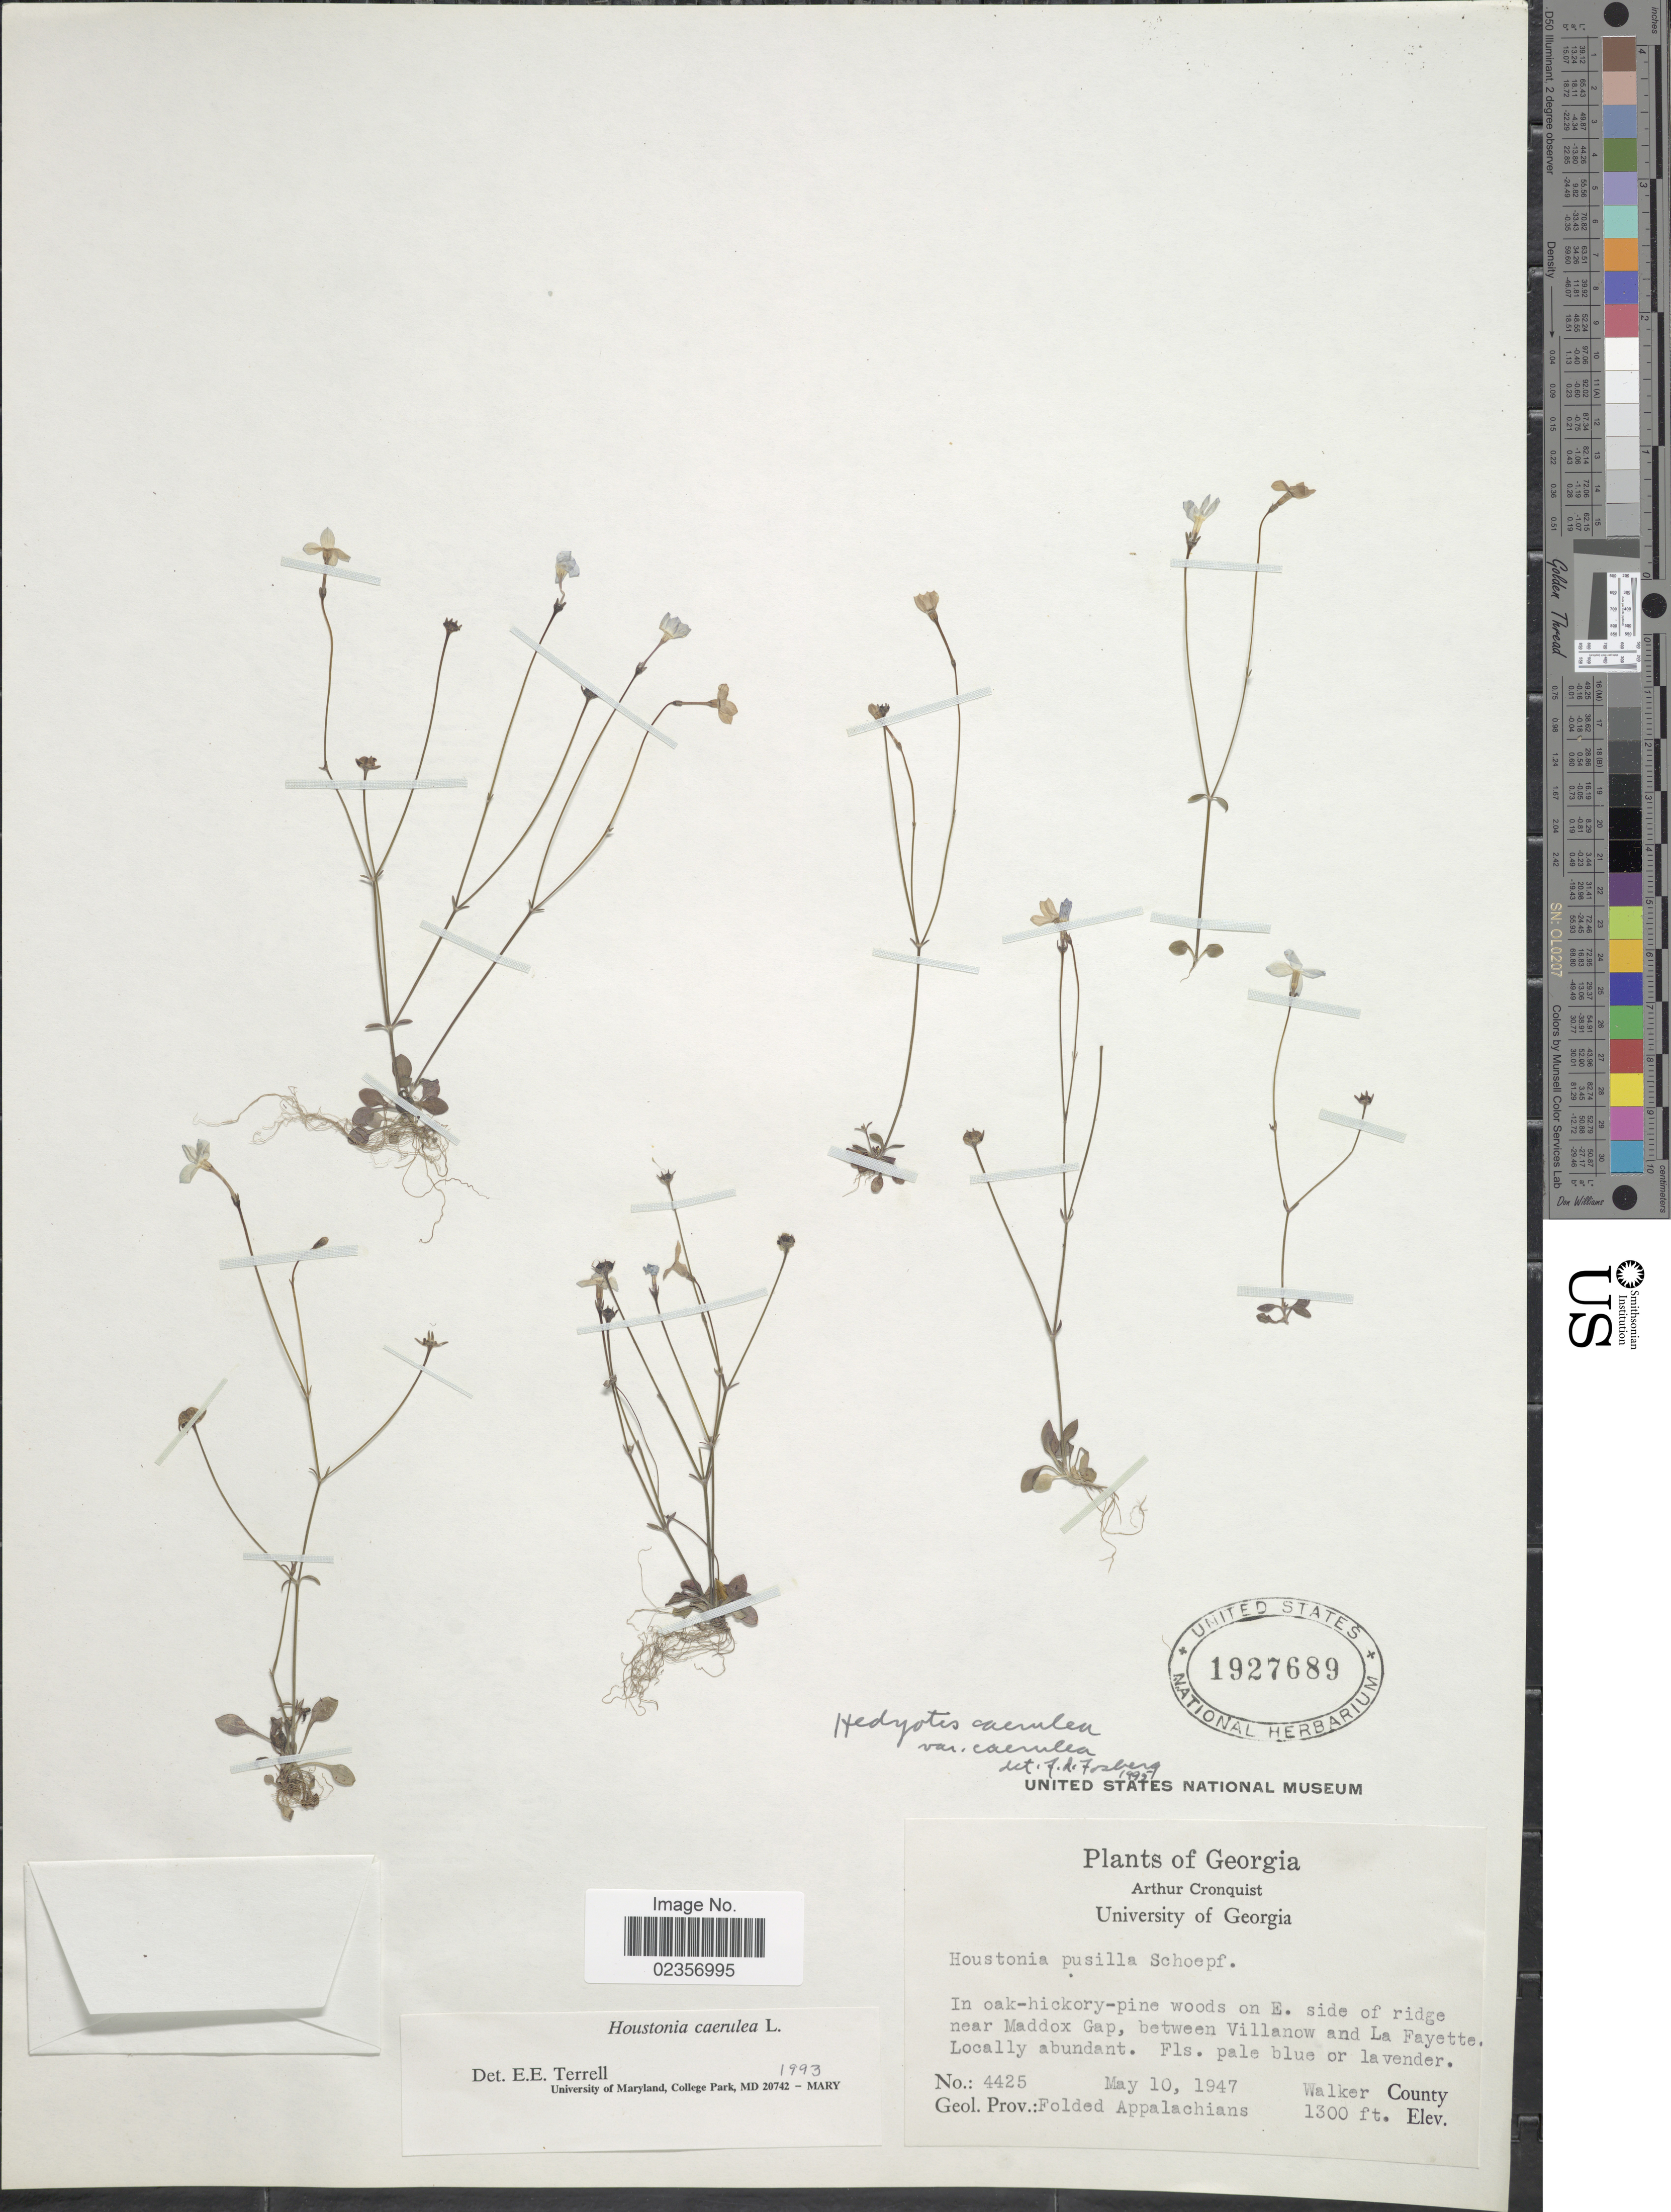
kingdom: Plantae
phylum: Tracheophyta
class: Magnoliopsida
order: Gentianales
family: Rubiaceae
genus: Houstonia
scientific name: Houstonia caerulea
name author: L.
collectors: A. J. Cronquist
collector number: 4425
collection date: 1947-05-10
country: United States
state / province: Georgia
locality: In woods on E. side of ridge near Maddox Gap, between Villanow and La Fayette, Walker County, Geol. Prov.: Folded Appalachians.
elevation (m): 396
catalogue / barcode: US 1927689